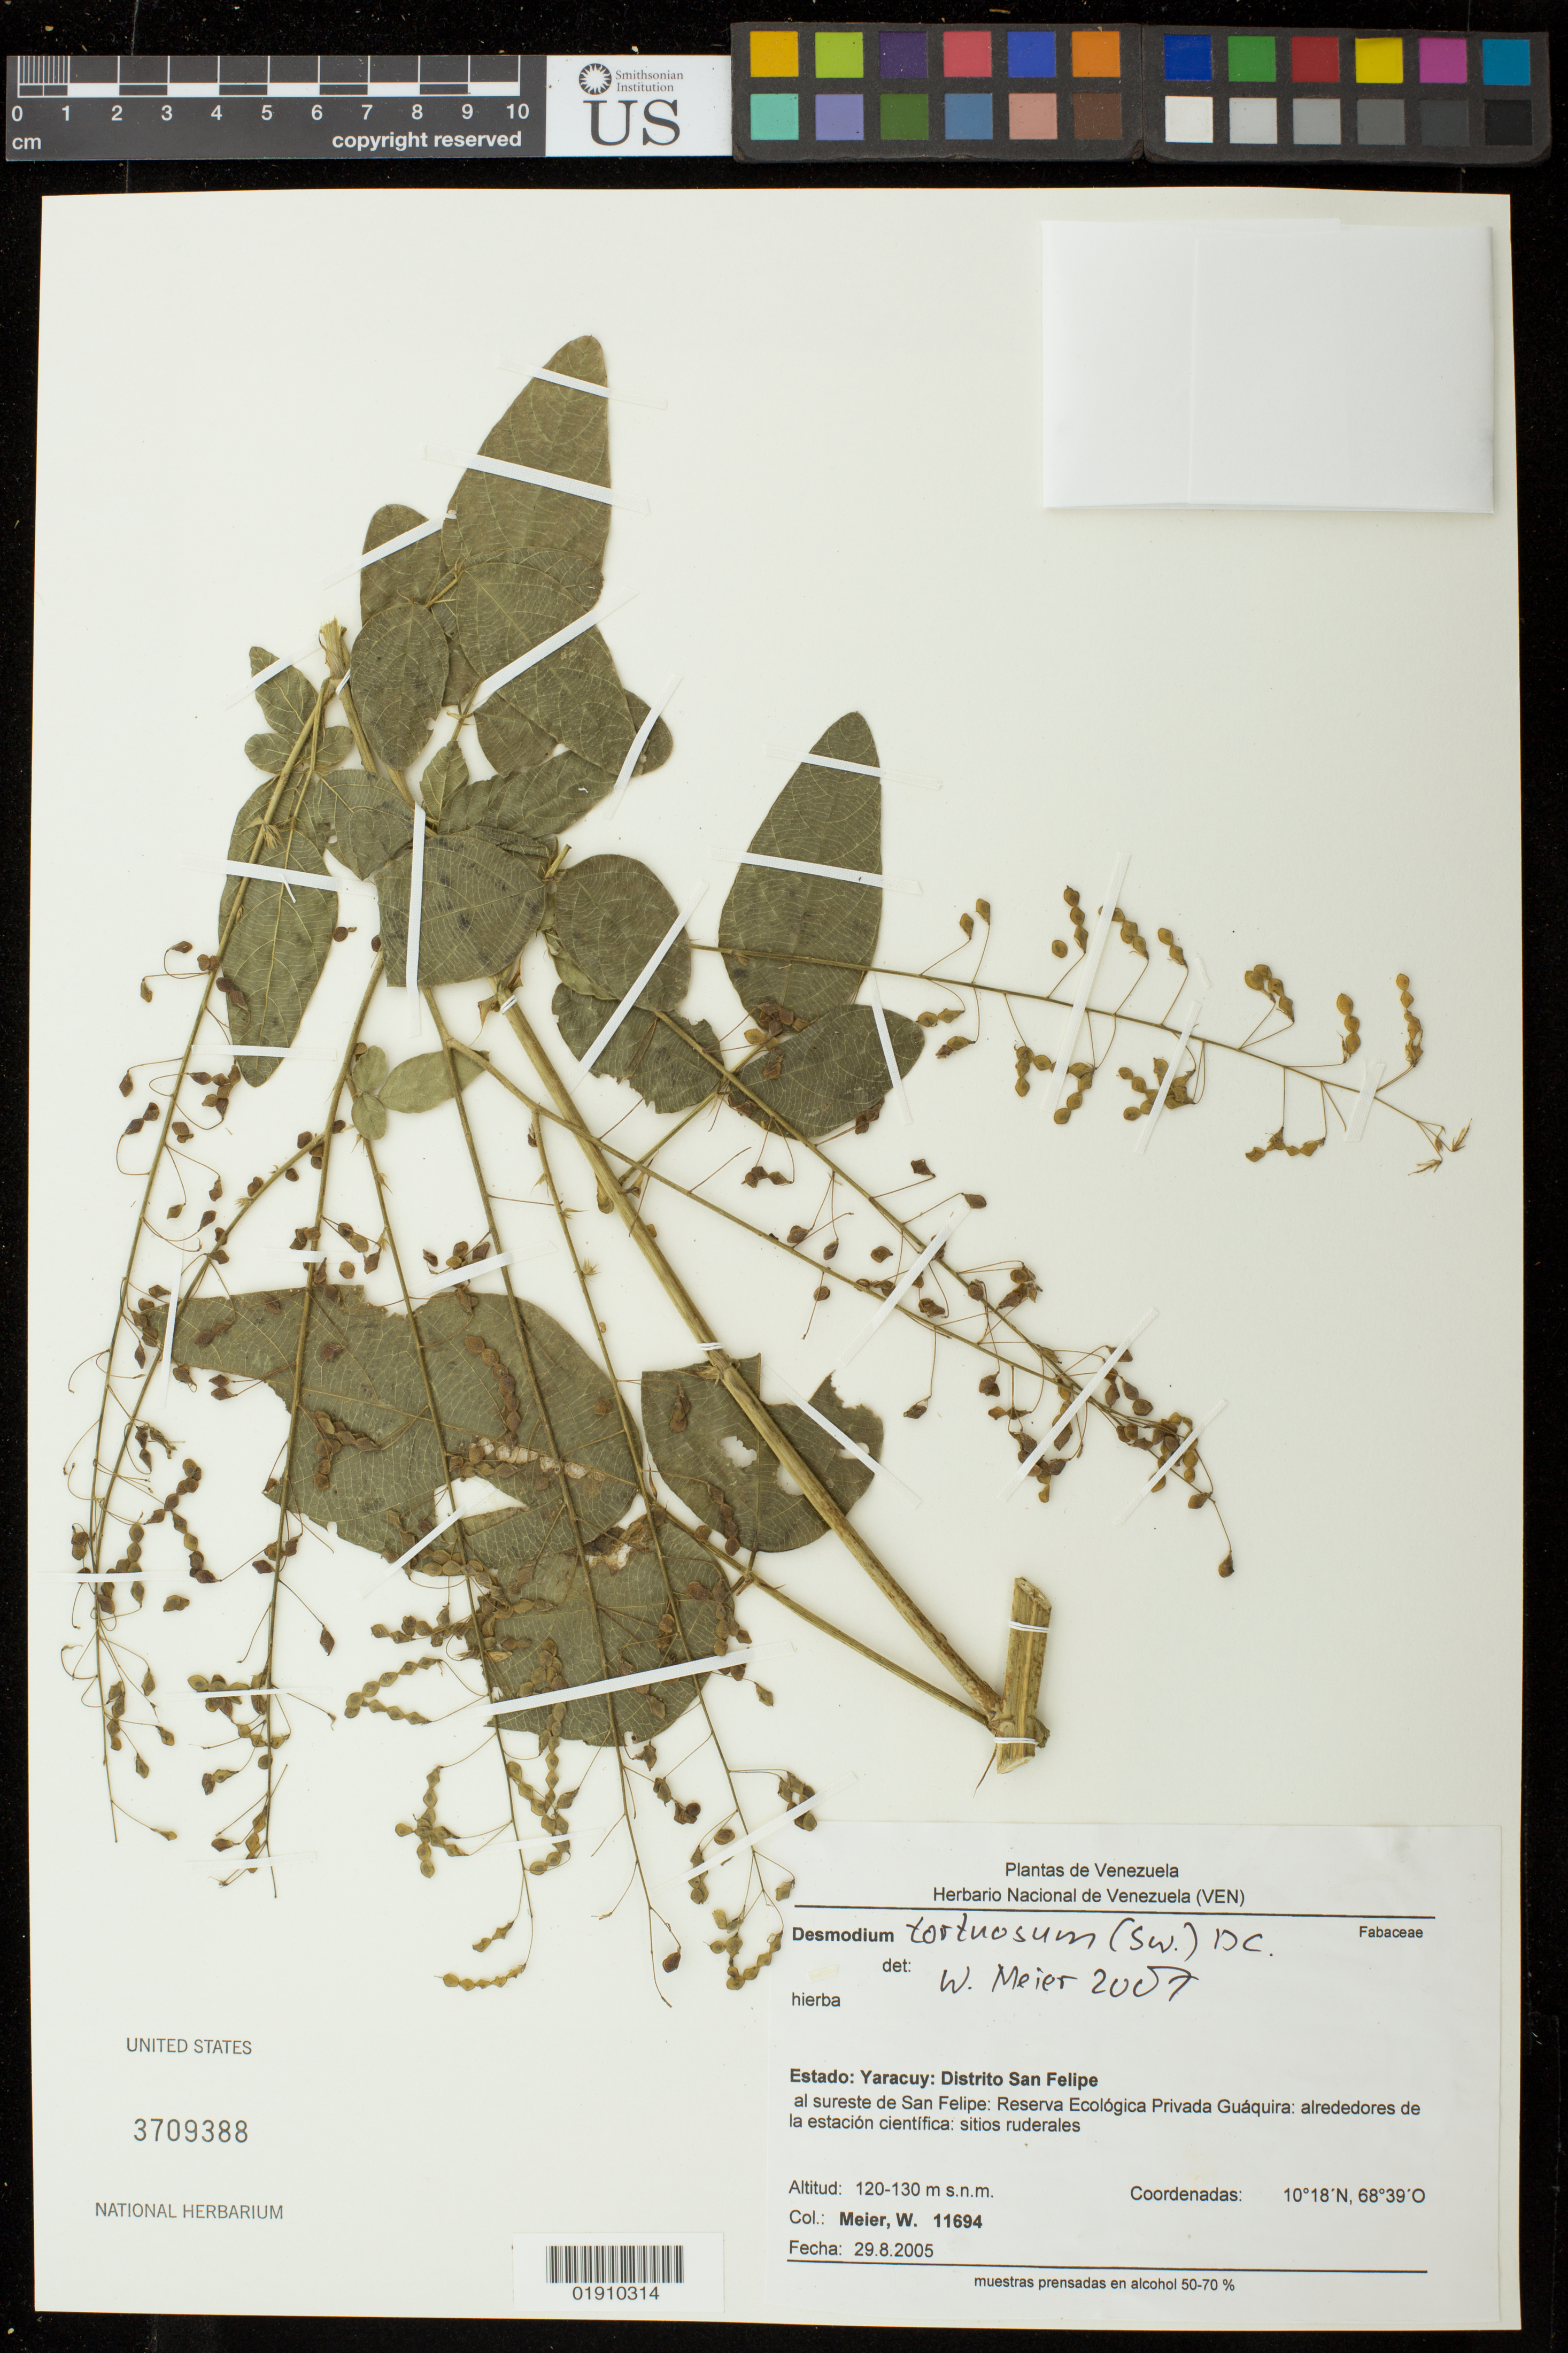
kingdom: Plantae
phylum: Tracheophyta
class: Magnoliopsida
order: Fabales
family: Fabaceae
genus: Desmodium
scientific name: Desmodium tortuosum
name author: (Sw.) DC.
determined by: Meier, Winfried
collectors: W. Meier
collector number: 11694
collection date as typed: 29.8.2005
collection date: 2005-08-29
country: Venezuela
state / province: Yaracuy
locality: Estado: Yaracuy: Distrito San Felipe, al sureste de San Felipe: Reserva Ecologica Privada Guaquira: alrededores de la estacion cientifica: sitios ruderales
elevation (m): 120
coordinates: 10 18 N, 68 39 O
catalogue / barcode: US 3709388